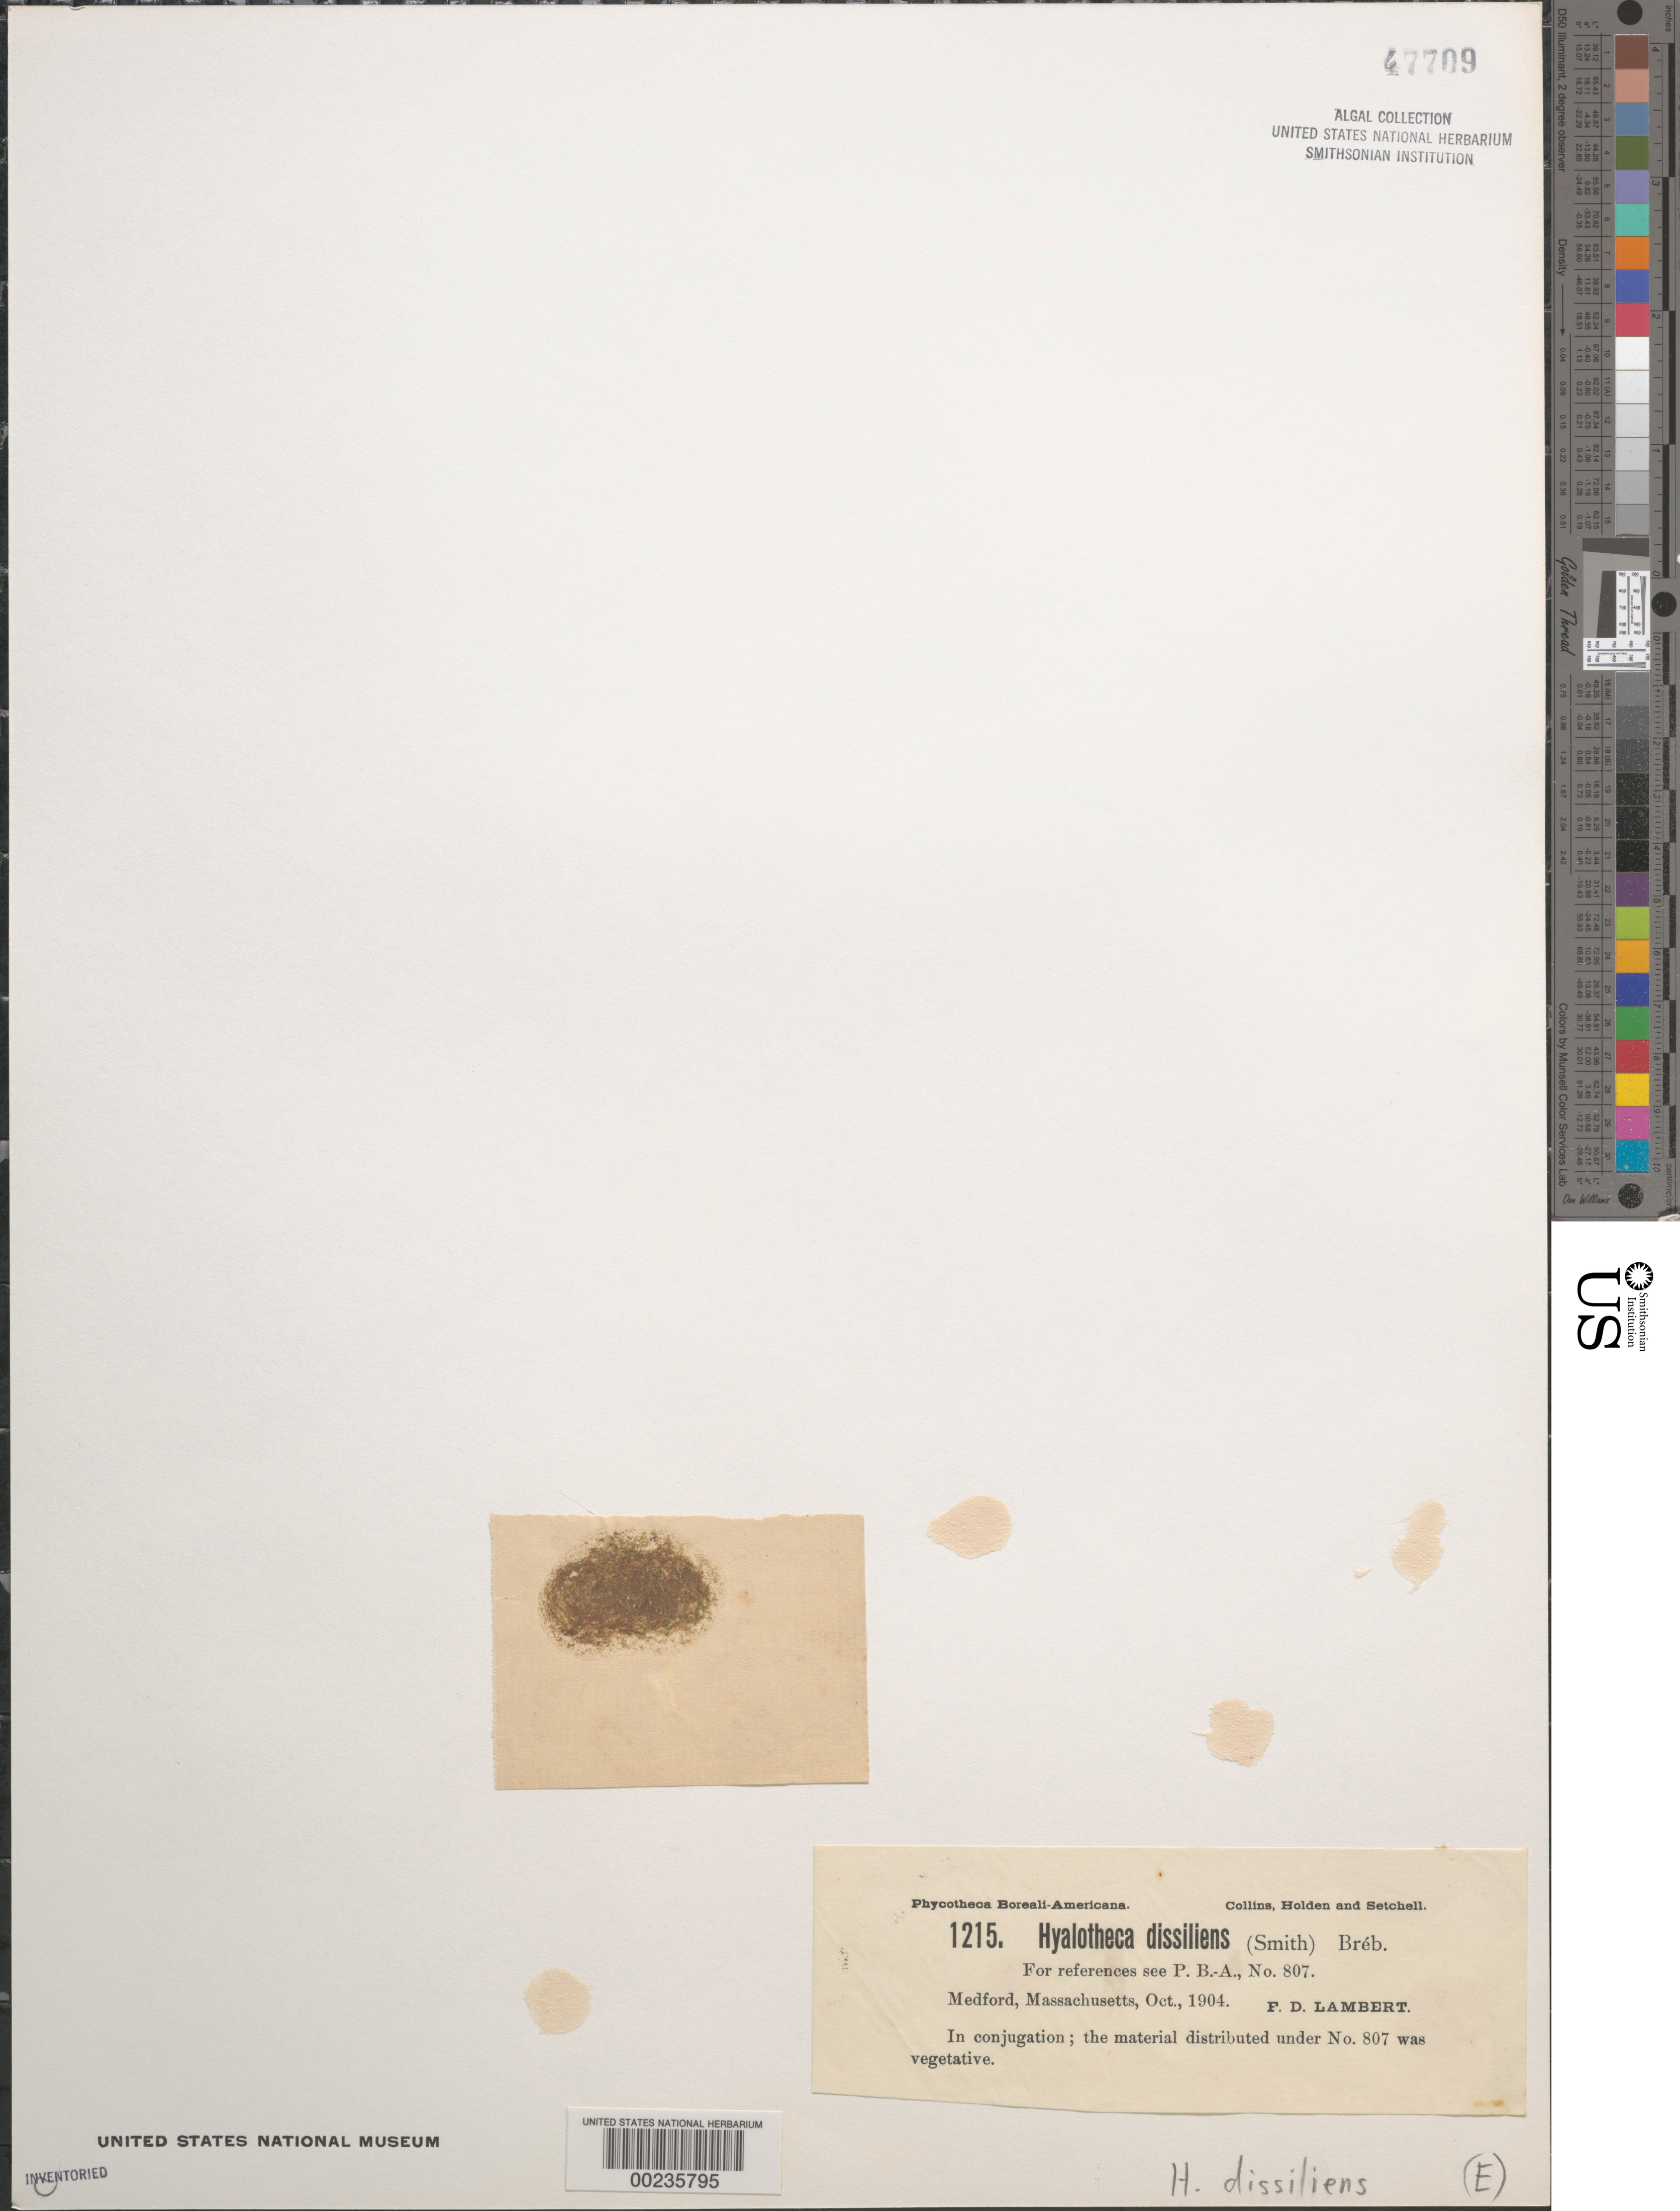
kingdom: Plantae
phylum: Charophyta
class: Zygnematophyceae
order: Zygnematales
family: Desmidiaceae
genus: Hyalotheca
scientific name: Hyalotheca dissiliens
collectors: F. Lambert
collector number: PB-A 1215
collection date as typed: Oct 1904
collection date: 1904-10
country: United States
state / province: Massachusetts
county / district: Middlesex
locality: Medford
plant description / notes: Collins, Holden & Setchell, Phycotheca Boreali-Americana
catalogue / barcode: US 47709